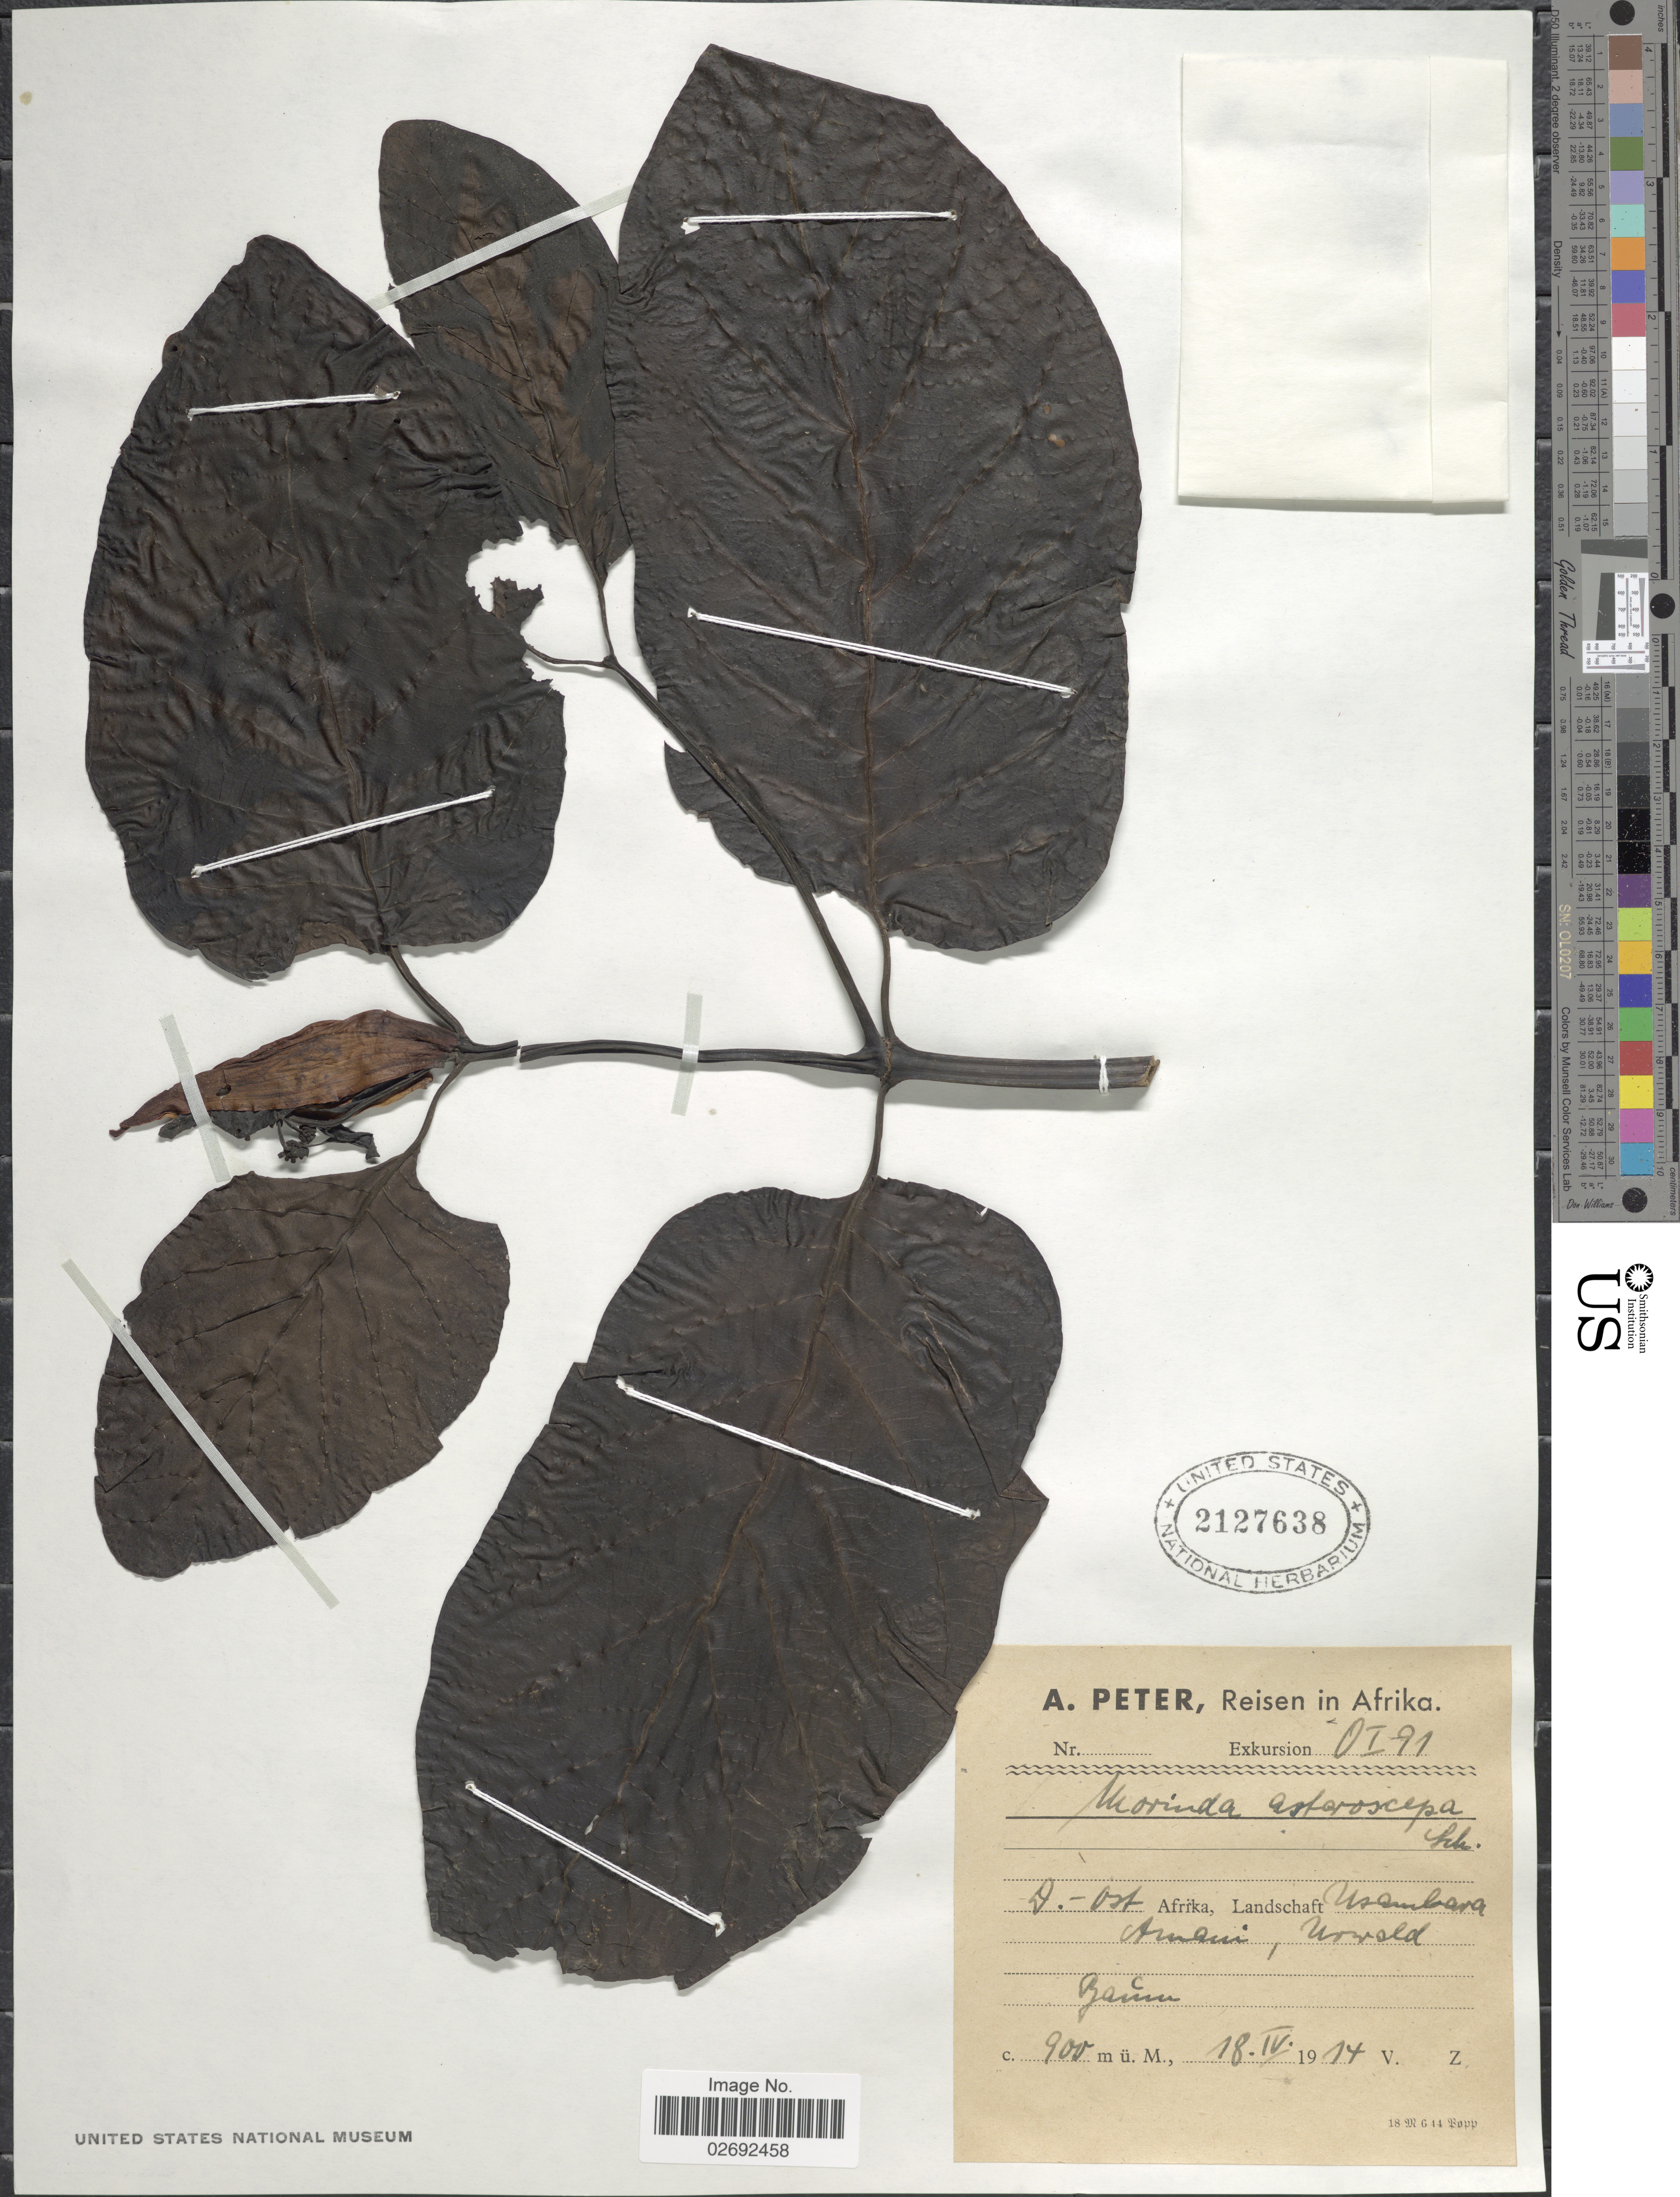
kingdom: Plantae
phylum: Tracheophyta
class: Magnoliopsida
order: Gentianales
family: Rubiaceae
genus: Morinda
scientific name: Morinda asteroscepa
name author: K. Schum.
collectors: A. Peter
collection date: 1914-04-18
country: Tanzania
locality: D.- Ost Afrika, Landschaft Usambara. Amani, Urwald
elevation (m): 900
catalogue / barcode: US 2127638